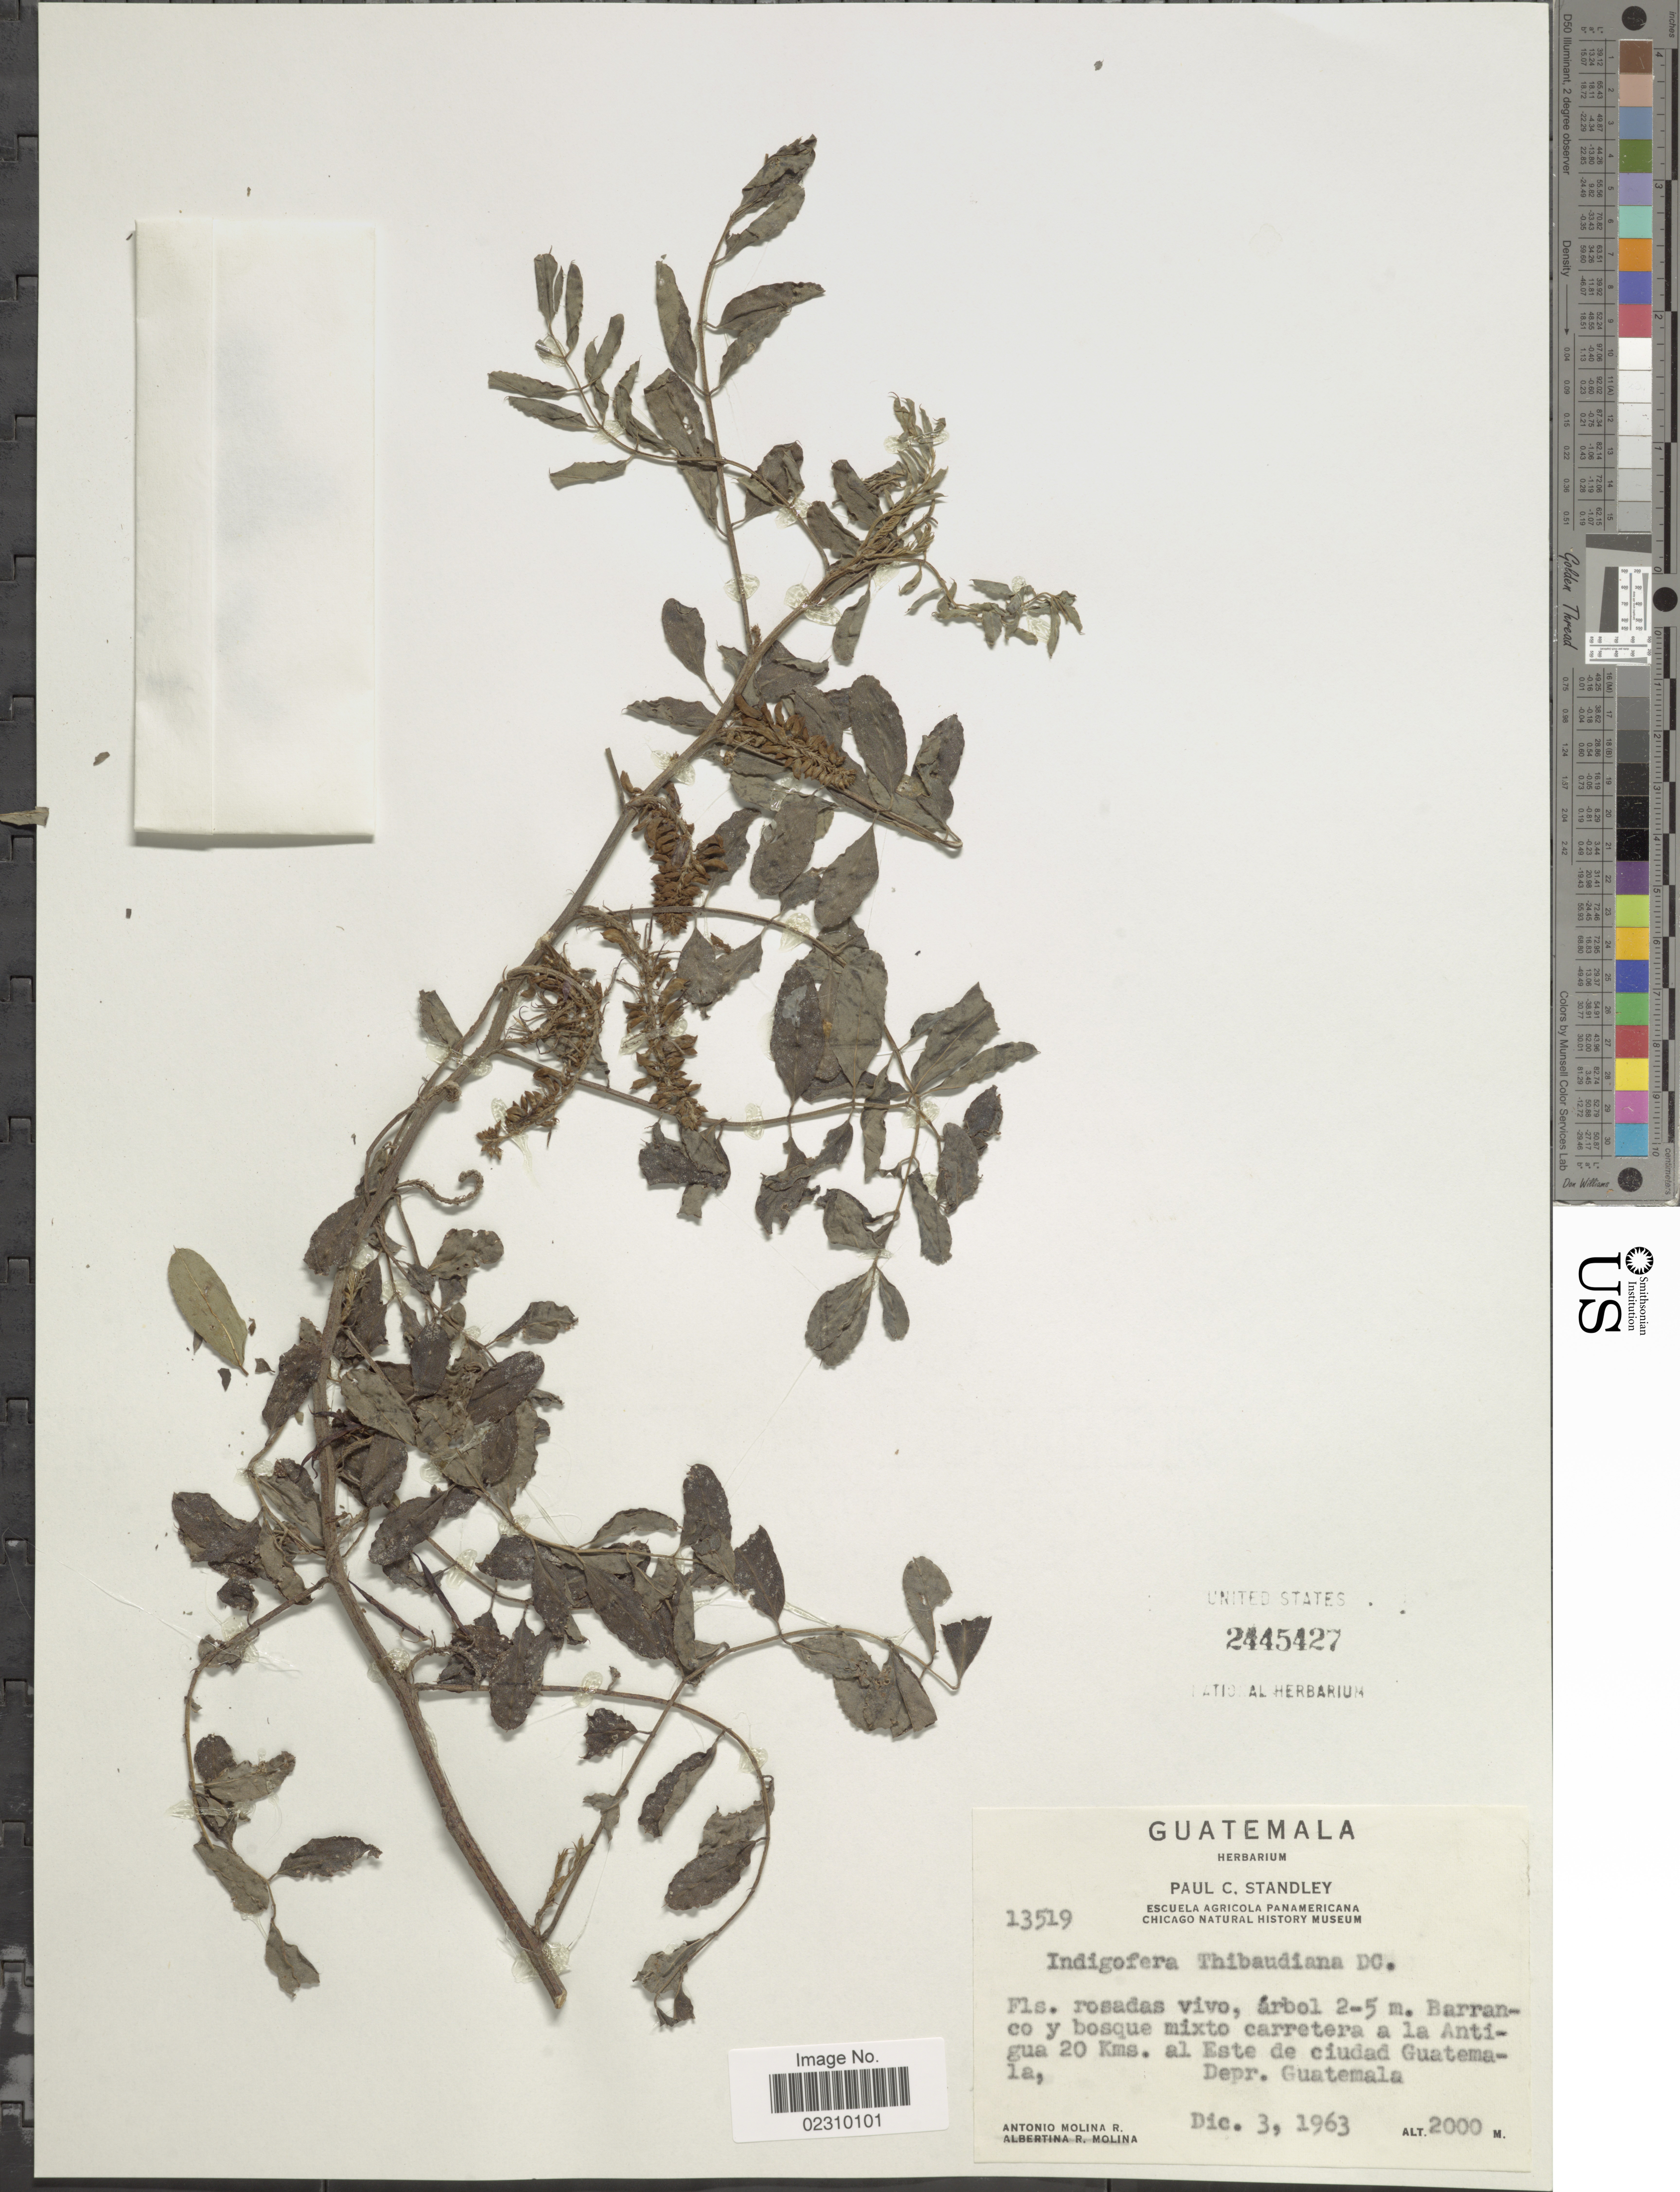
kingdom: Plantae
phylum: Tracheophyta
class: Magnoliopsida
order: Fabales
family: Fabaceae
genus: Indigofera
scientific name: Indigofera thibaudiana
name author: DC.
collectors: A. Molina R.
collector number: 13519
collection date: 1963-12-03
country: Guatemala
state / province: Guatemala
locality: Barranca y bosque mixto carretera a la Antigua 20 kms. al Este de ciudad Guatemala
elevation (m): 2000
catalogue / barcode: US 2445427